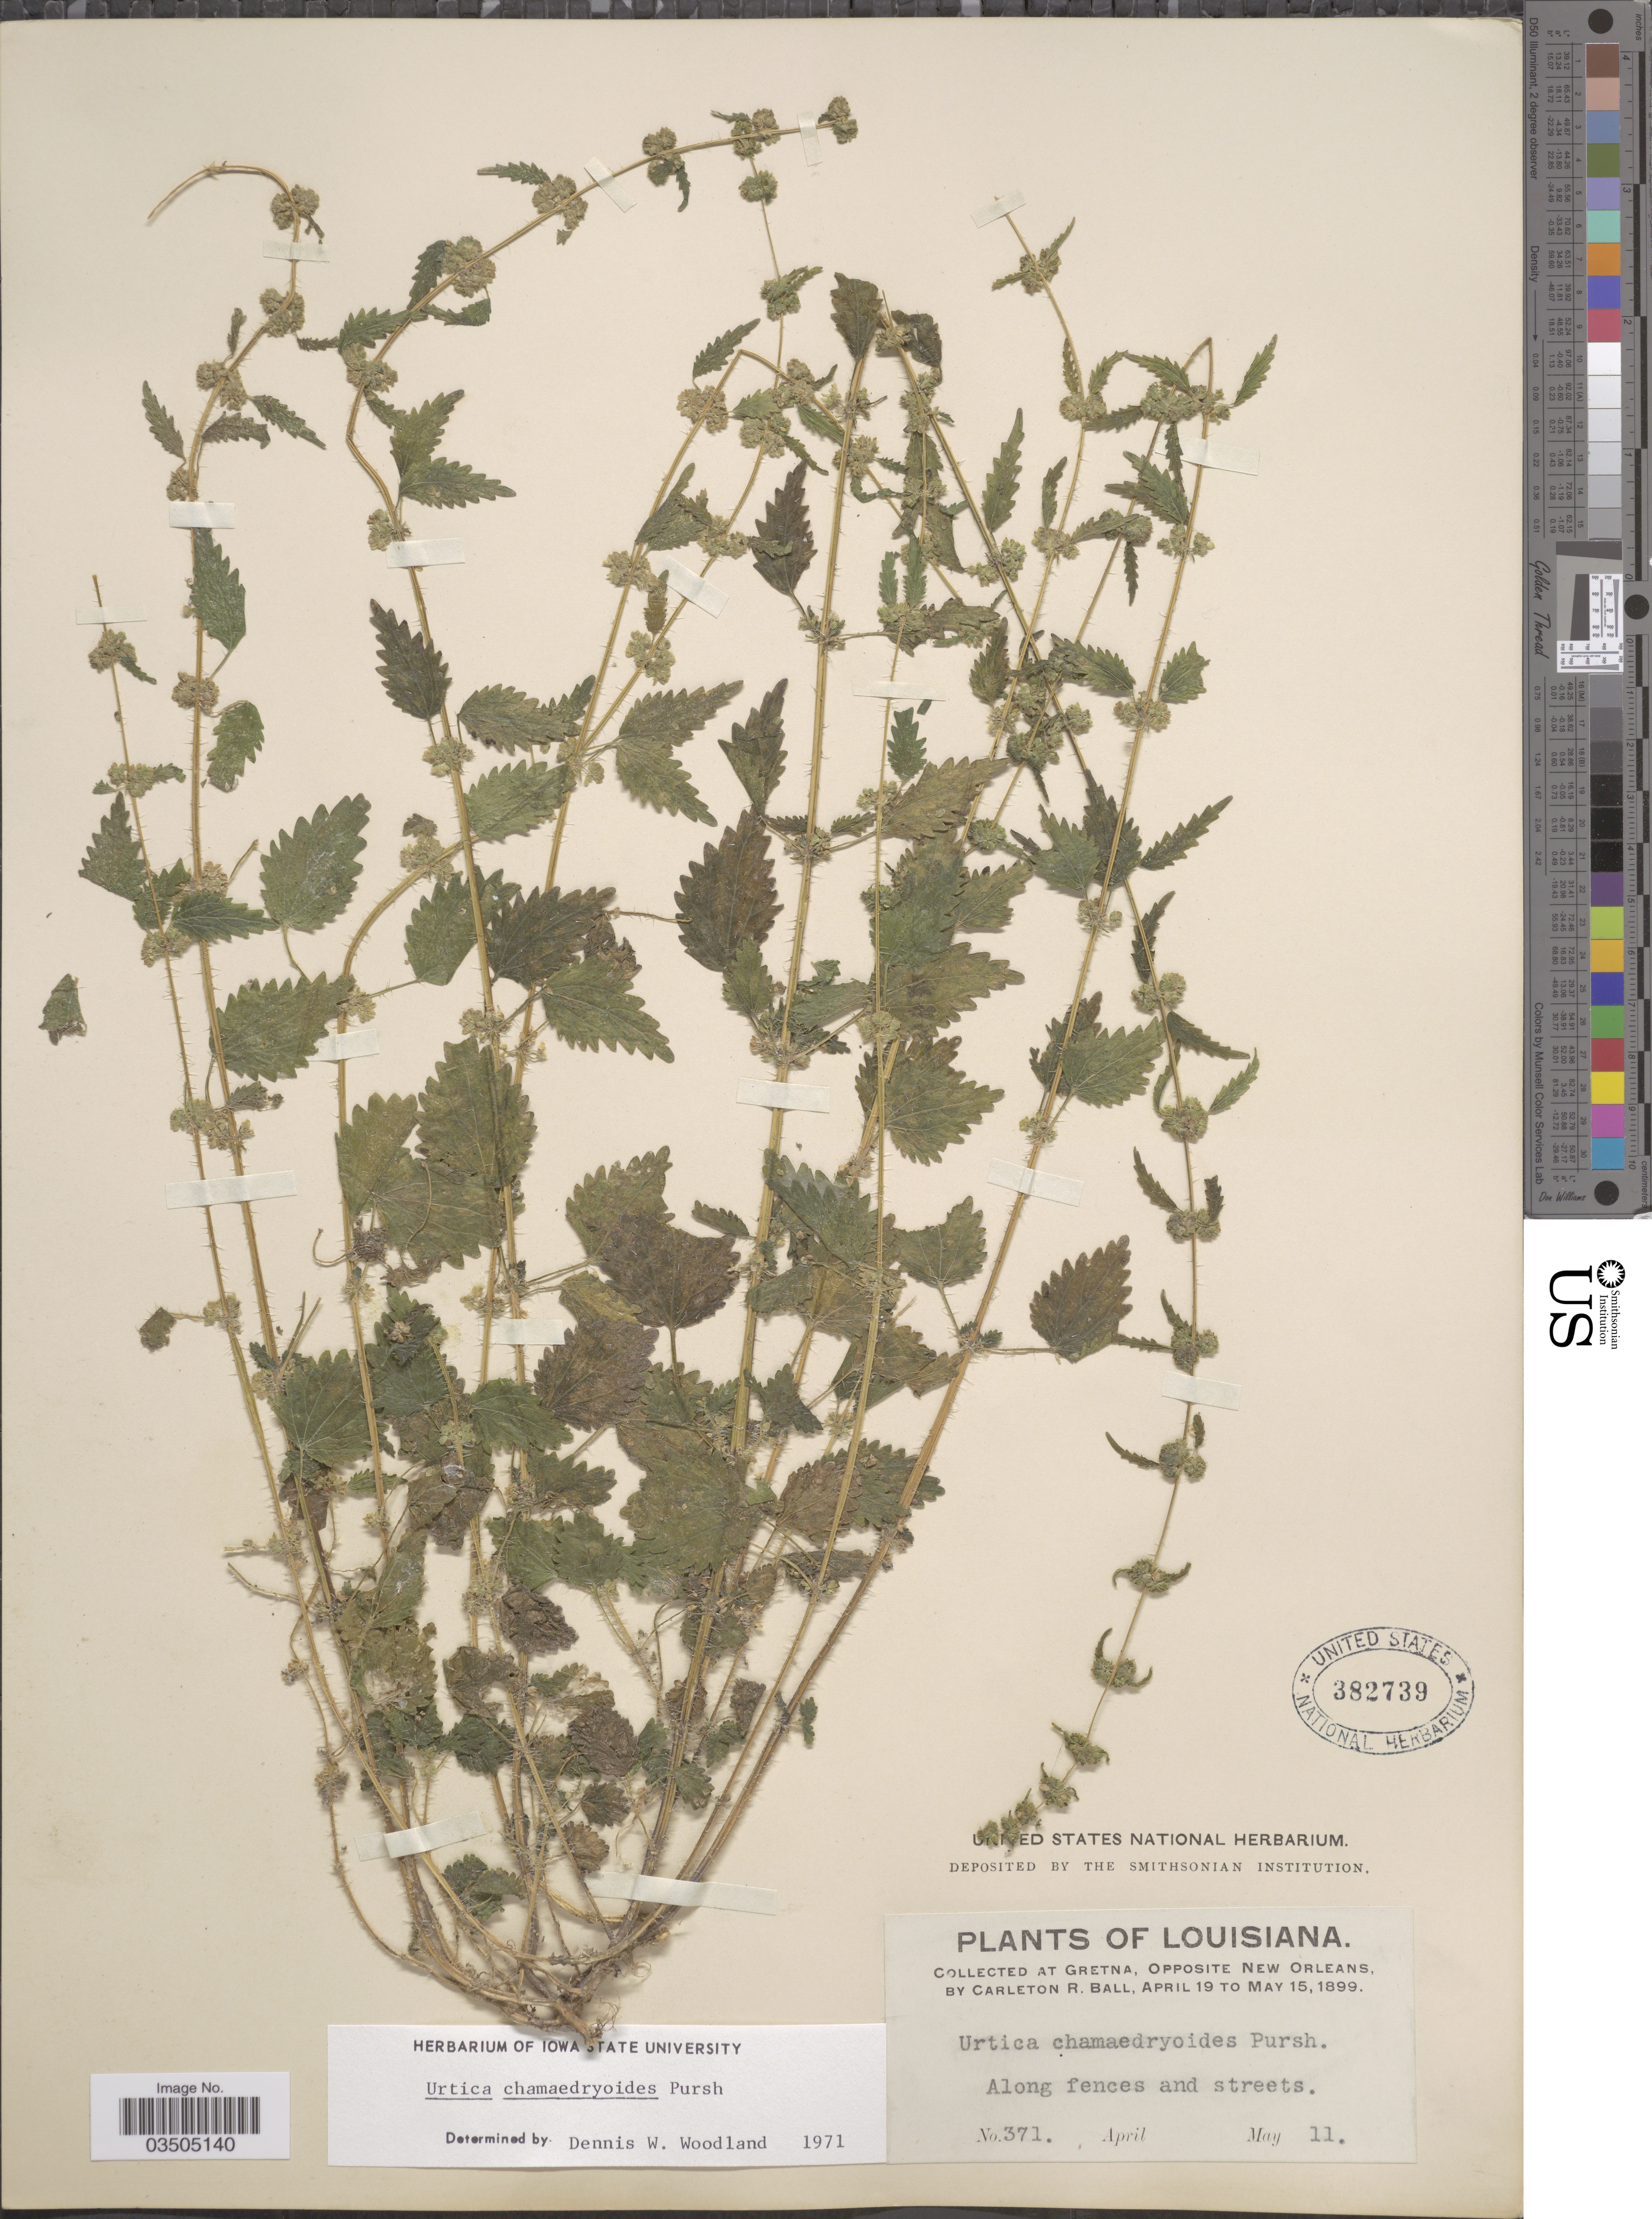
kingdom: Plantae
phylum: Tracheophyta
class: Magnoliopsida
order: Rosales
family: Urticaceae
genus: Urtica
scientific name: Urtica chamaedryoides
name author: Pursh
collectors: C. R. Ball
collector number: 371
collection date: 1899-04-19/1899-05-15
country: United States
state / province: Louisiana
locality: Gretna, opposite New Orleans. along fences and streets.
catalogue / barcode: US 382739